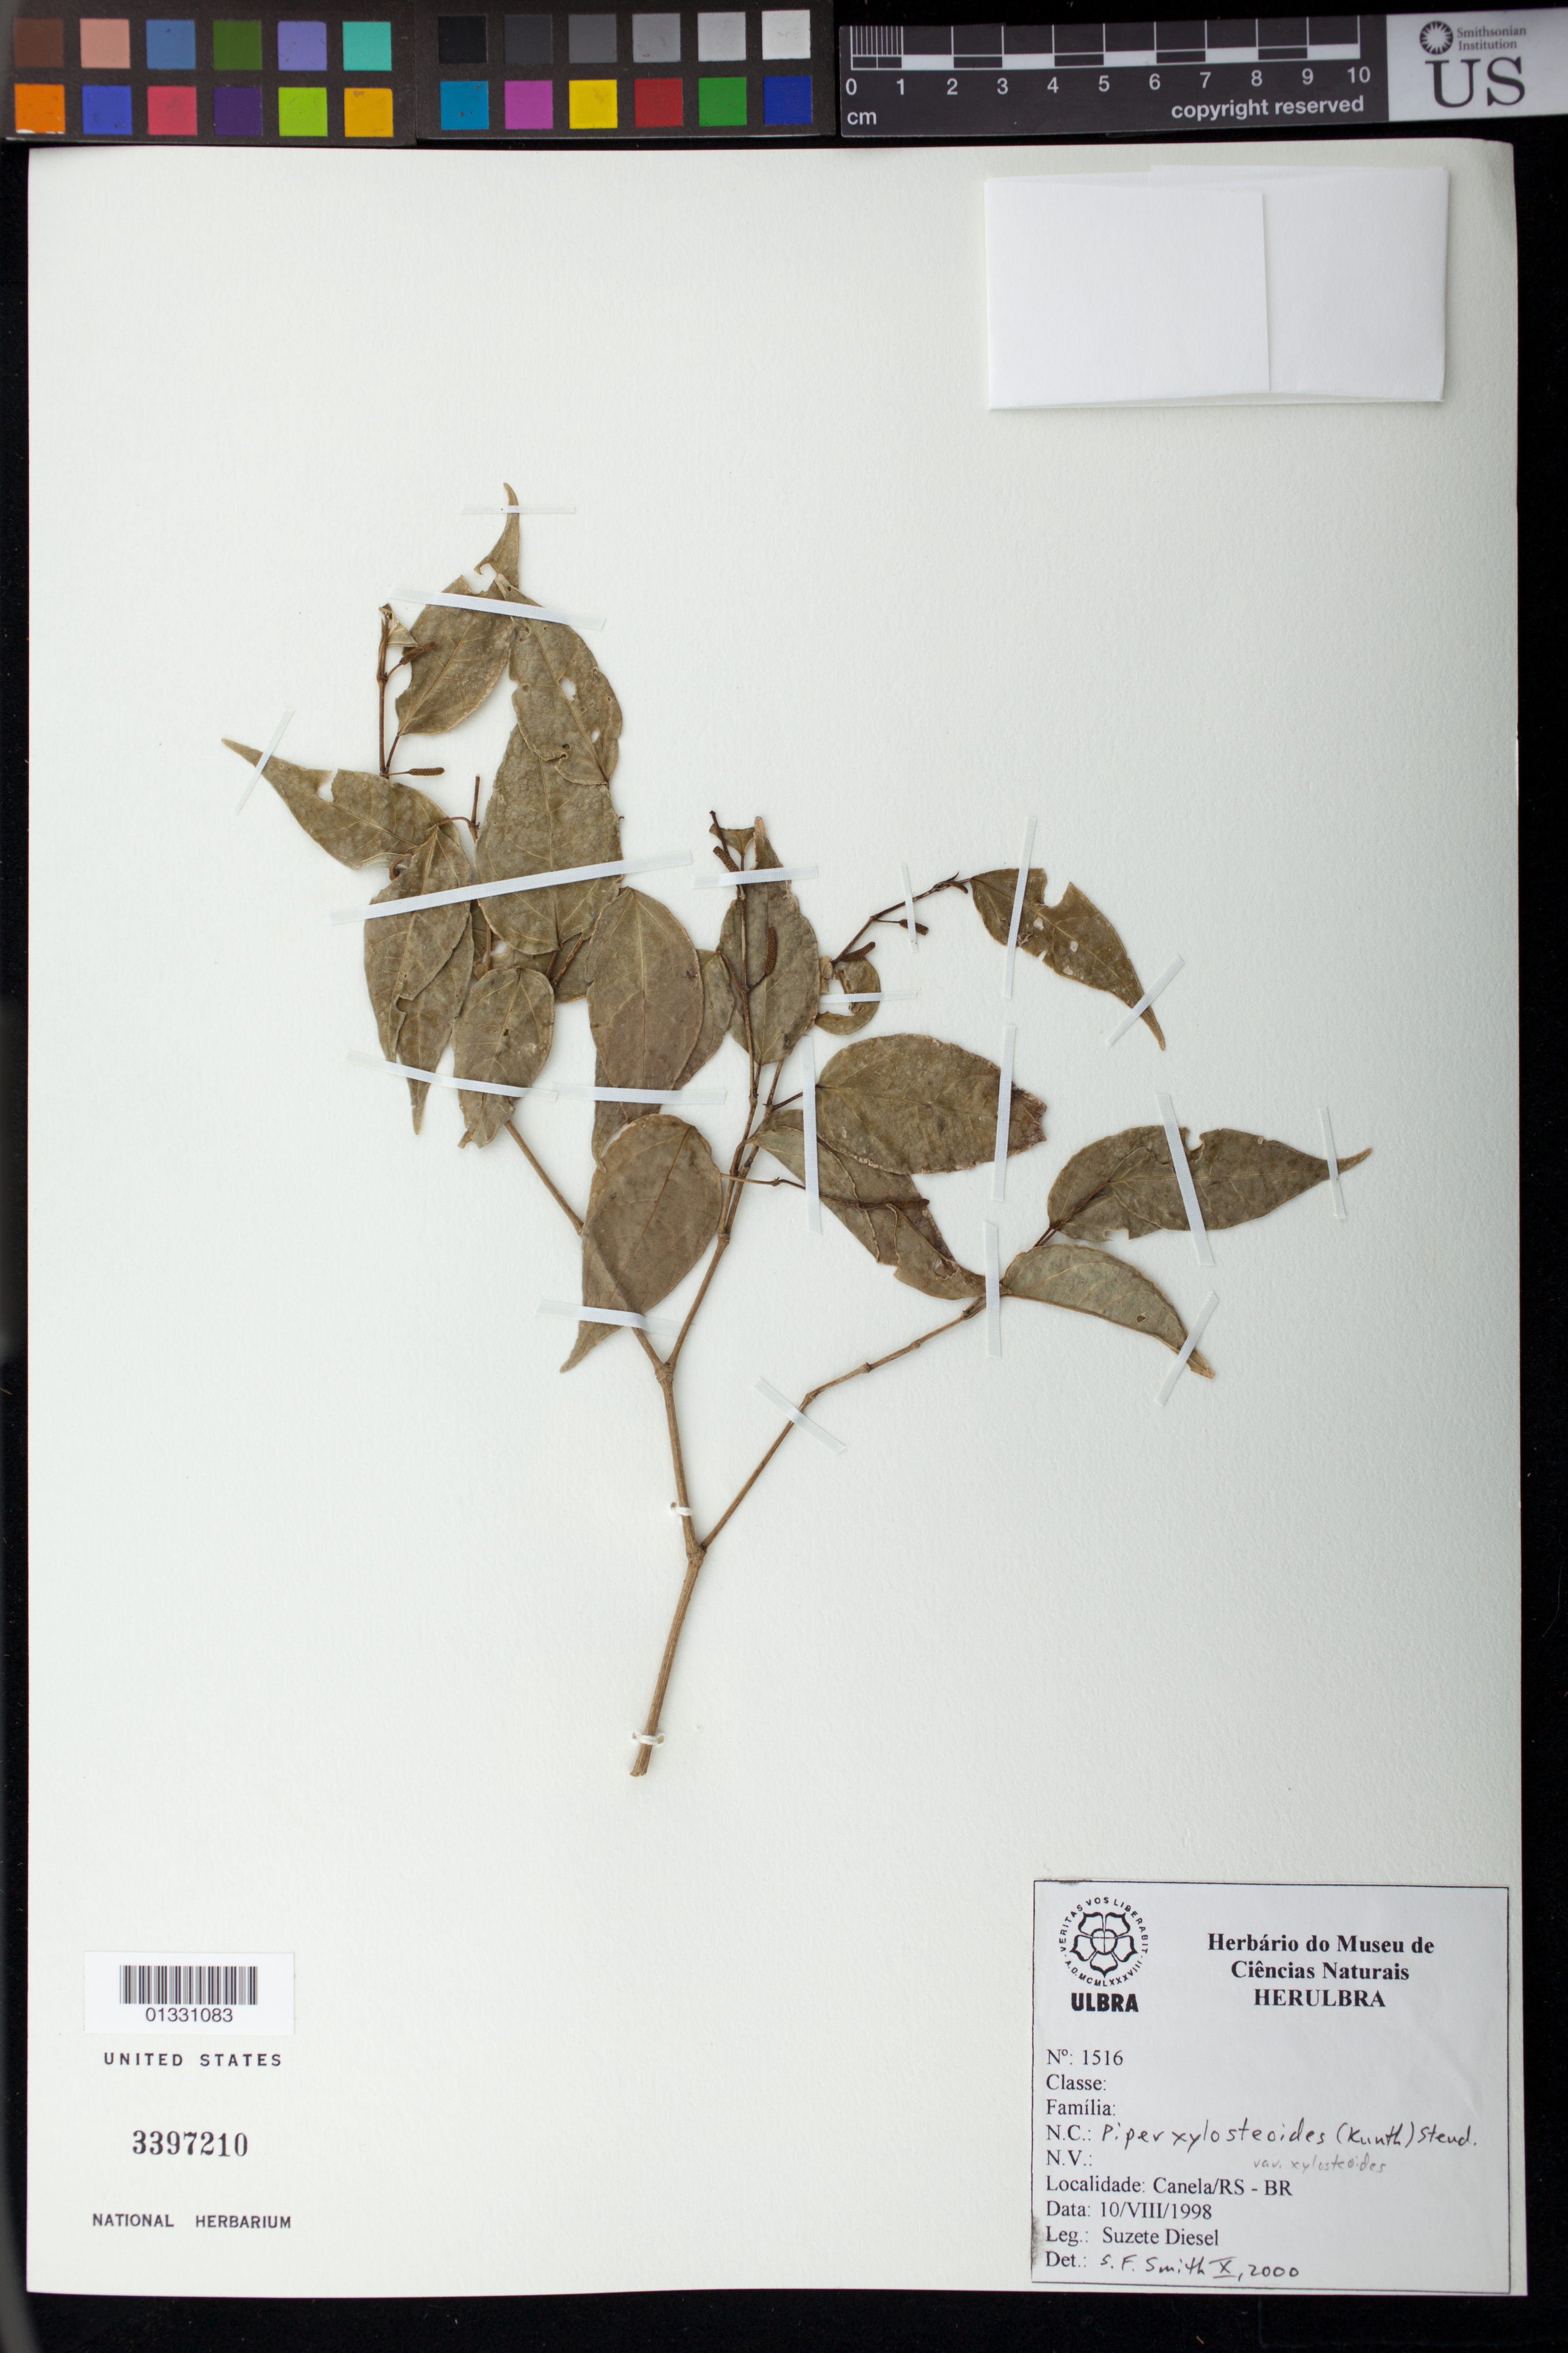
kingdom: Plantae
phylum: Tracheophyta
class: Magnoliopsida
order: Piperales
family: Piperaceae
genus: Piper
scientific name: Piper xylosteoides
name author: (Kunth) Steud.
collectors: S. Diesel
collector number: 1516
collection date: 1998-08-10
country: Brazil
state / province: Rio Grande do Sul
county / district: Canela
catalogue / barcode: US 3397210